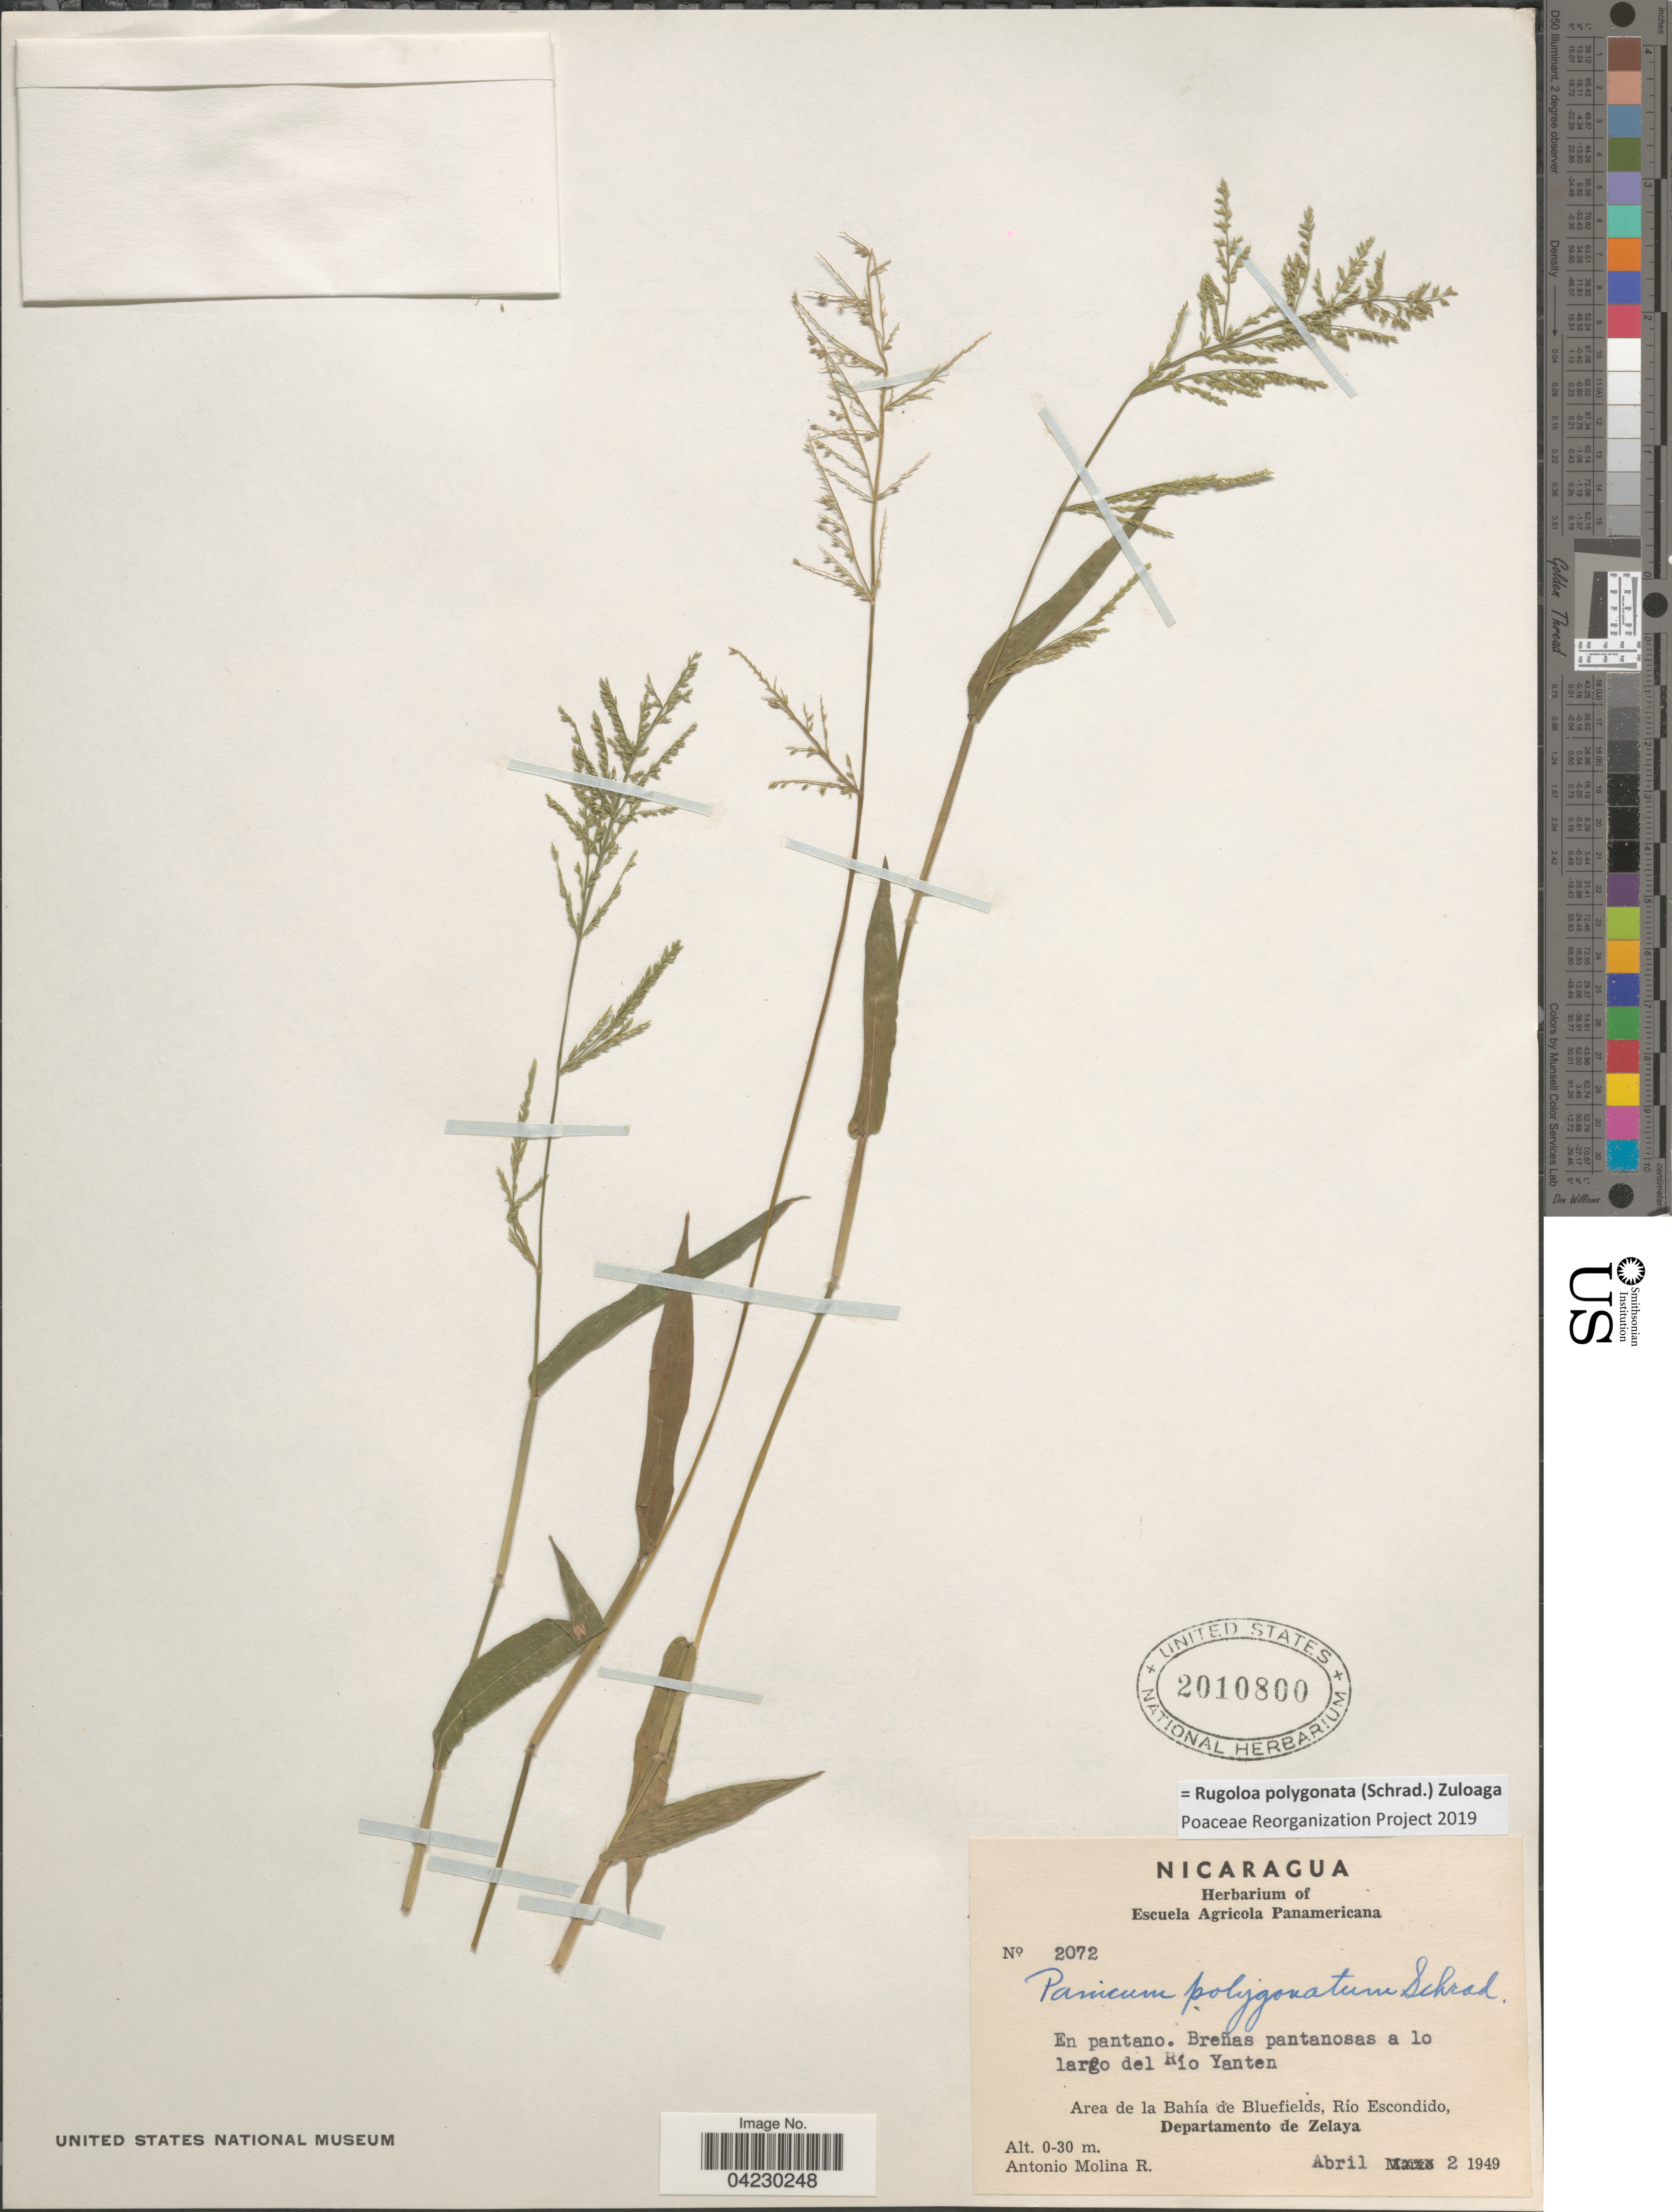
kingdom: Plantae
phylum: Tracheophyta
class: Liliopsida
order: Poales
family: Poaceae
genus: Rugoloa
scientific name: Rugoloa polygonata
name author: (Schrad.) Zuloaga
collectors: A. Molina R.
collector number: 2072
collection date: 1949-04-02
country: Nicaragua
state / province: Atlántico Sur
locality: En pantano. Breñas pantanosas a lo largo del Río Yanten. Area de la Bahía de Bluefields, Río Escondido, Departamento de Zelaya.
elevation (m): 0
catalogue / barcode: US 2010800